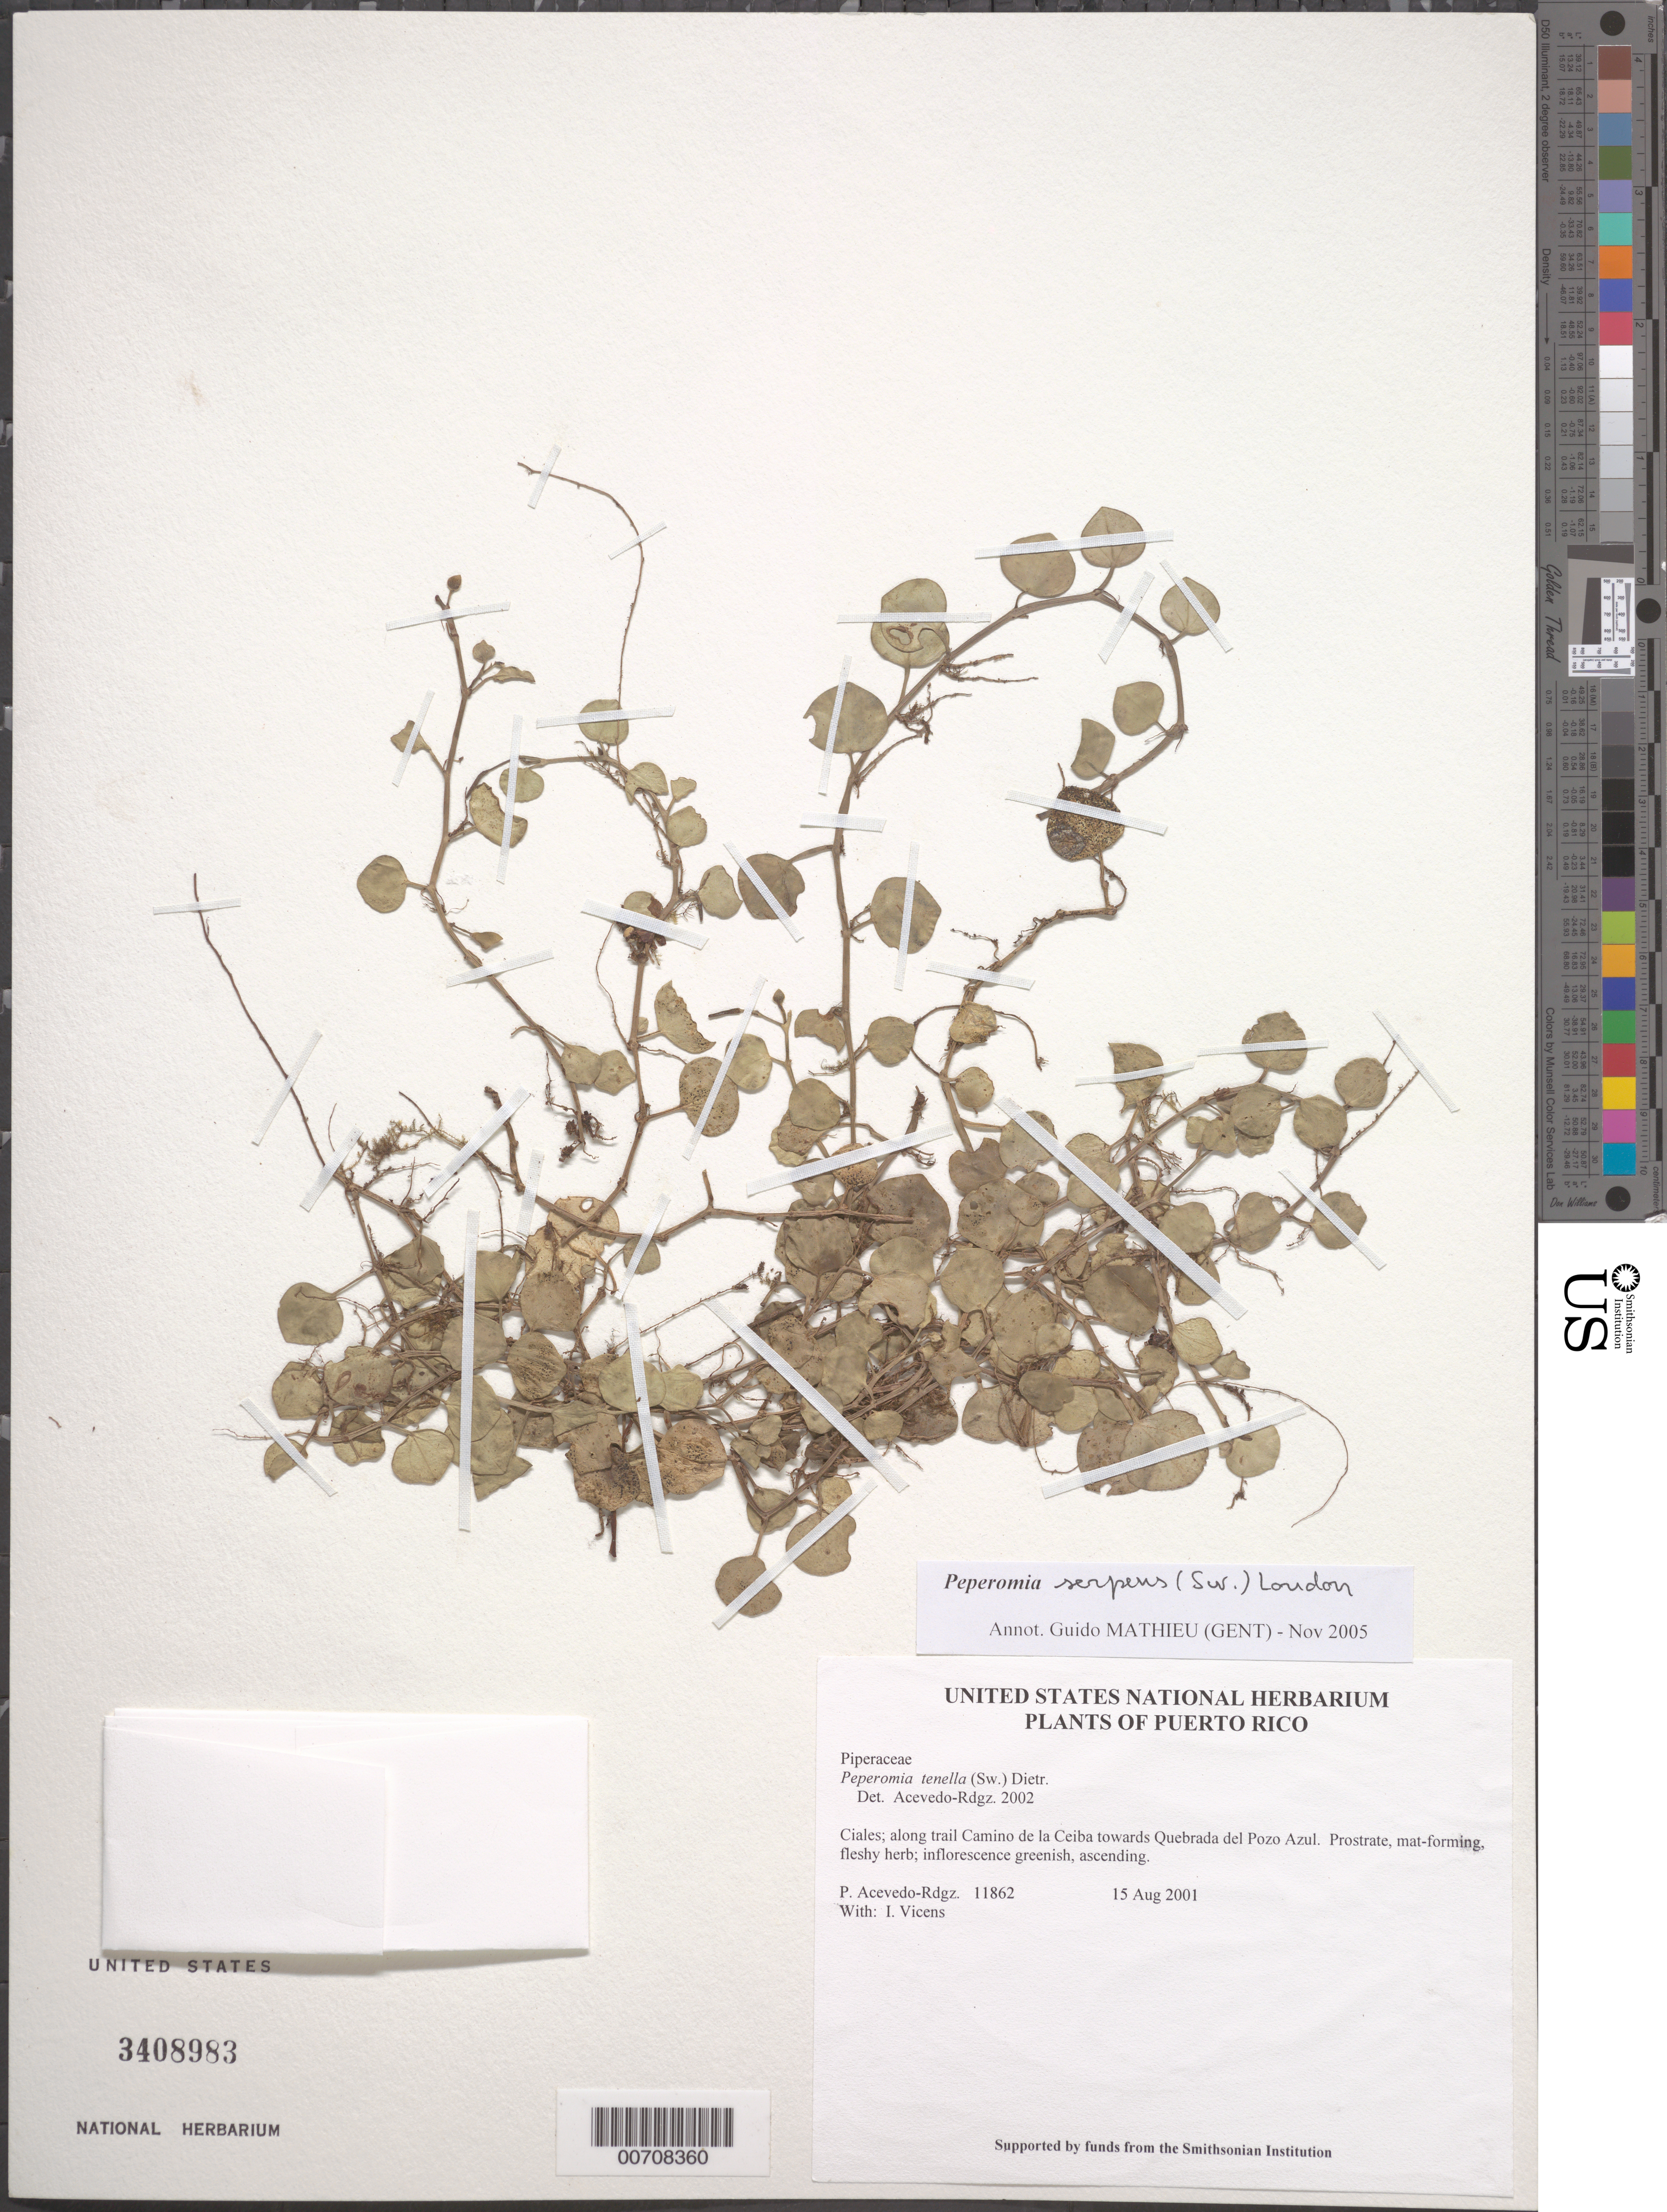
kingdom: Plantae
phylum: Tracheophyta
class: Magnoliopsida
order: Piperales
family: Piperaceae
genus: Peperomia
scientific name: Peperomia serpens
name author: (Sw.) Loudon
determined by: Mathieu, Guido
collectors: P. Acevedo-Rodr. & I. Vicens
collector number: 11862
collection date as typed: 15 Aug 2001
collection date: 2001-08-15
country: Puerto Rico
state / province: Ciales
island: Puerto Rico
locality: Ciales; along trail Camino de la Ceiba towards Quebrada del Pozo Azul.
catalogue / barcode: US 3408983